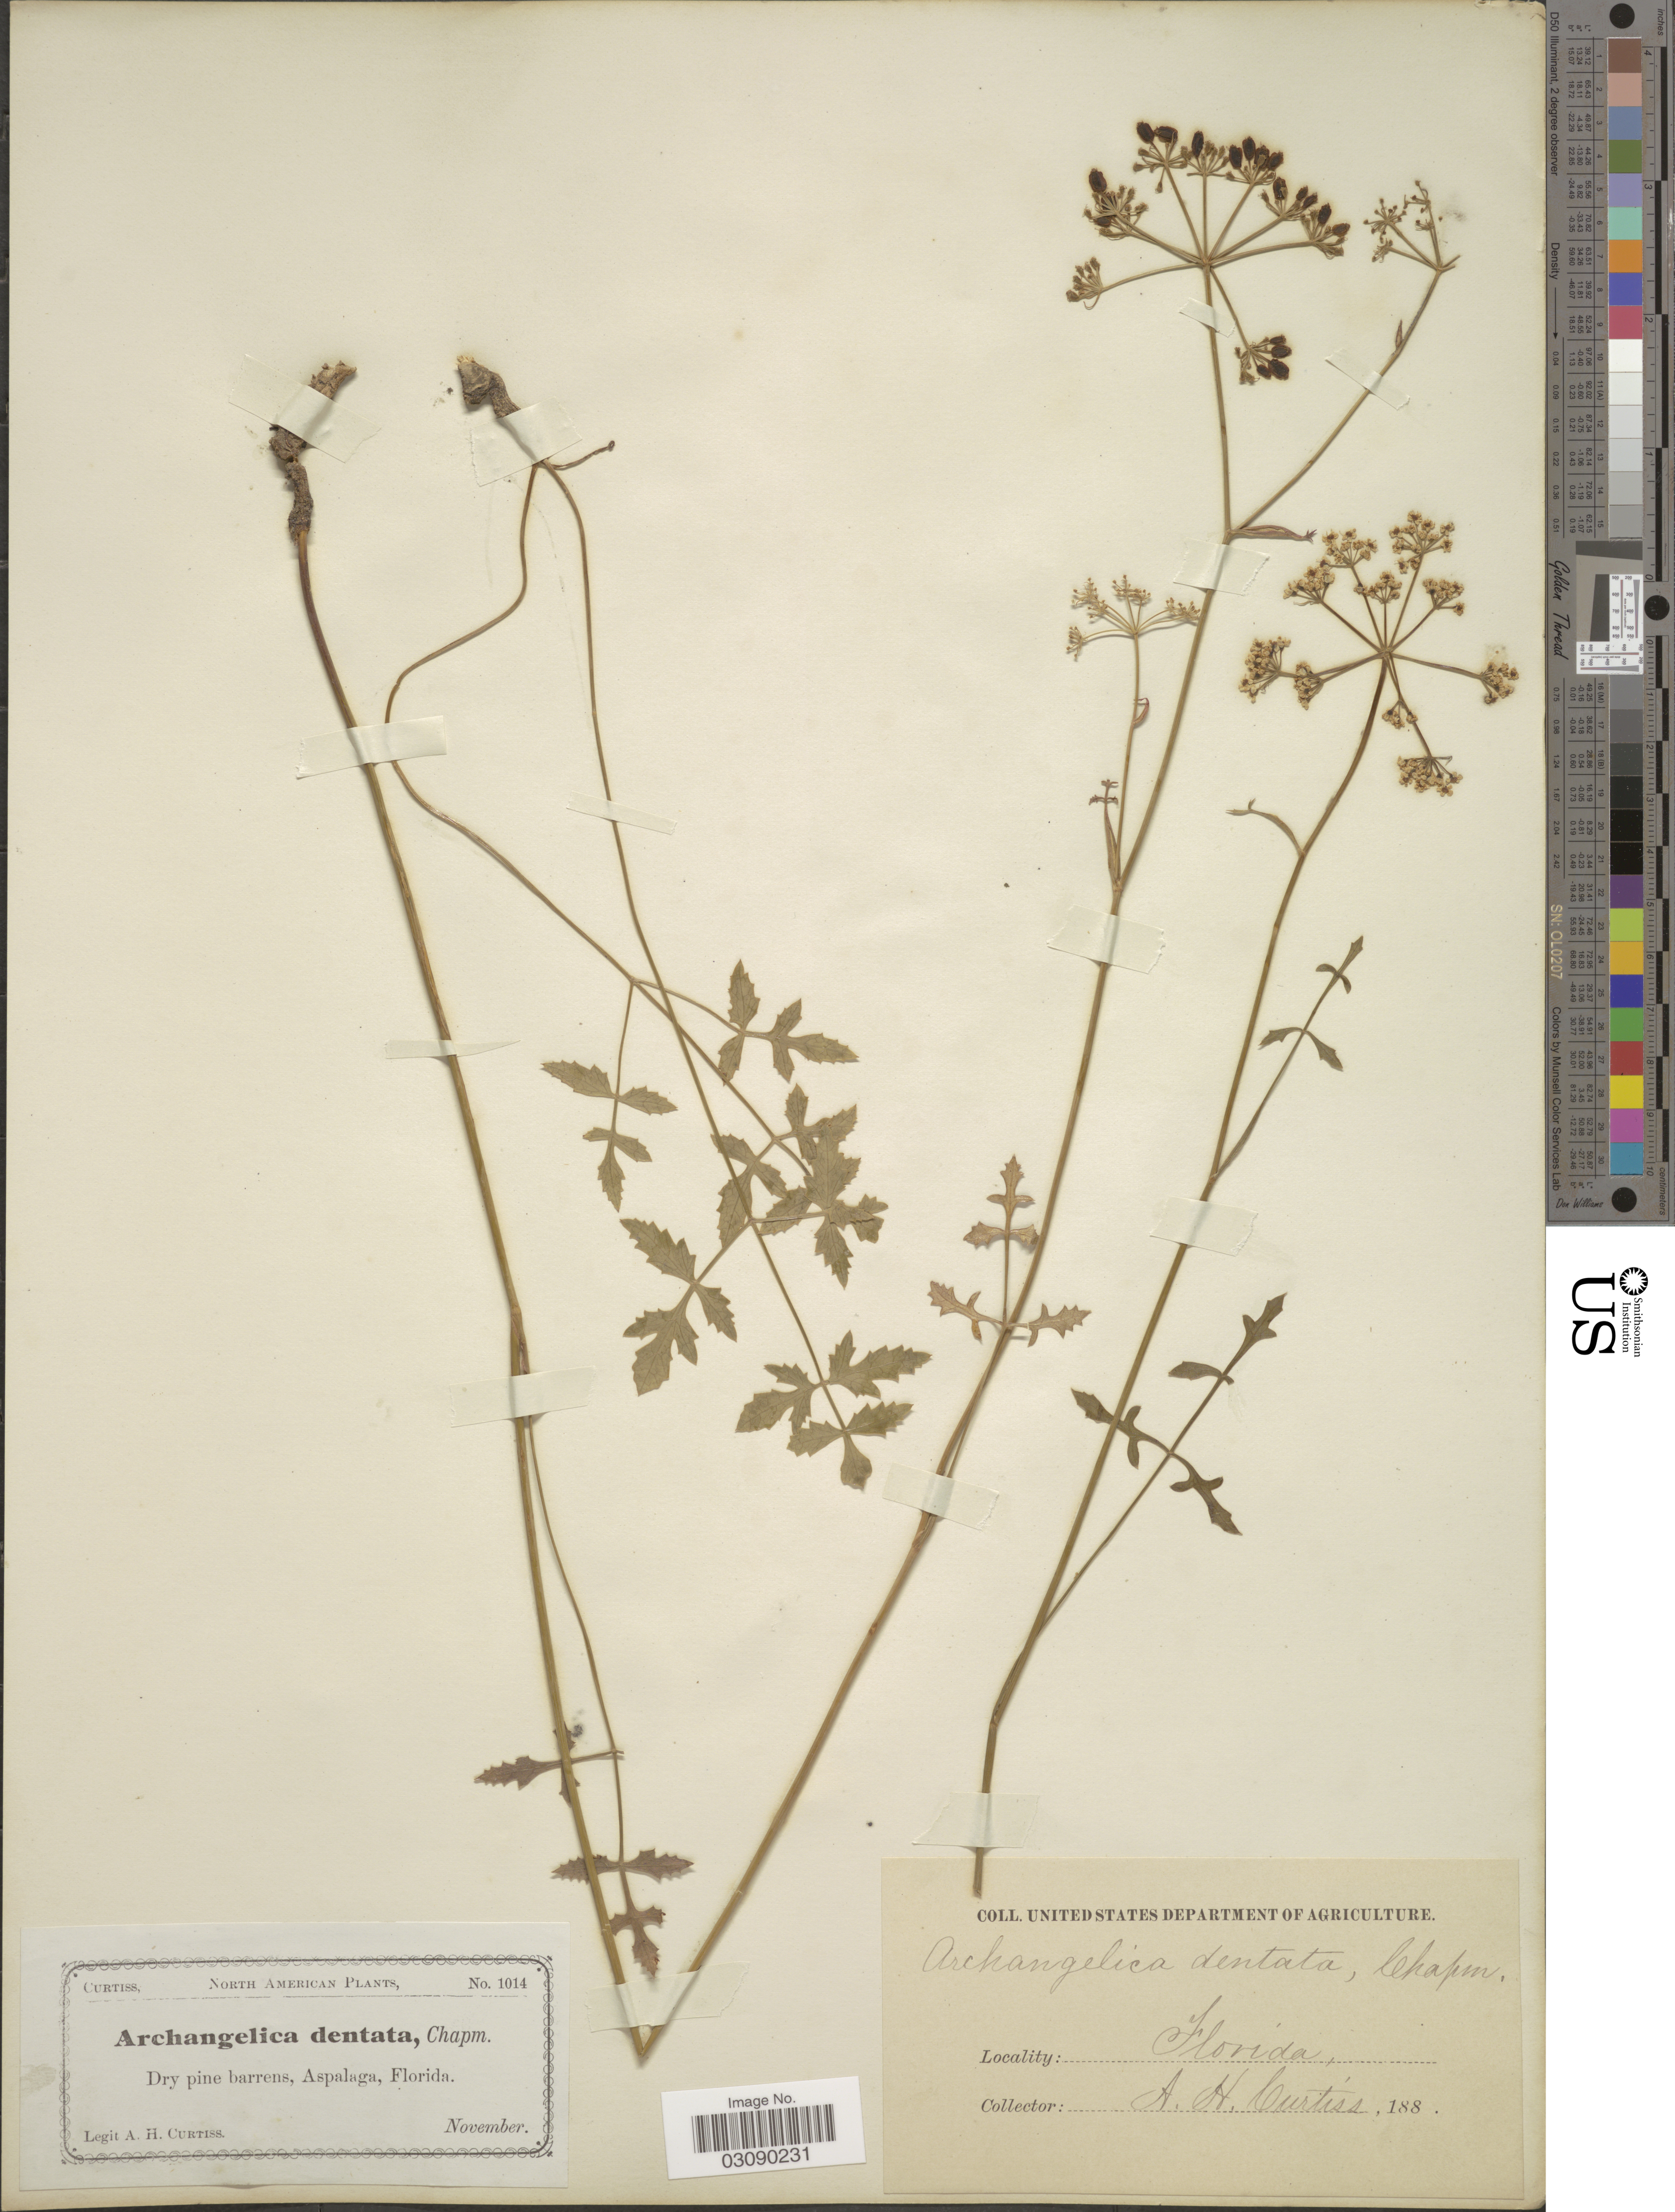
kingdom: Plantae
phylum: Tracheophyta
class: Magnoliopsida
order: Apiales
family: Apiaceae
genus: Angelica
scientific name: Angelica dentata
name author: (Chapm.) J.M. Coult. & Rose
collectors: A. H. Curtiss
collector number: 1014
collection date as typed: November 188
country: United States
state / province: Florida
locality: Aspalaga.